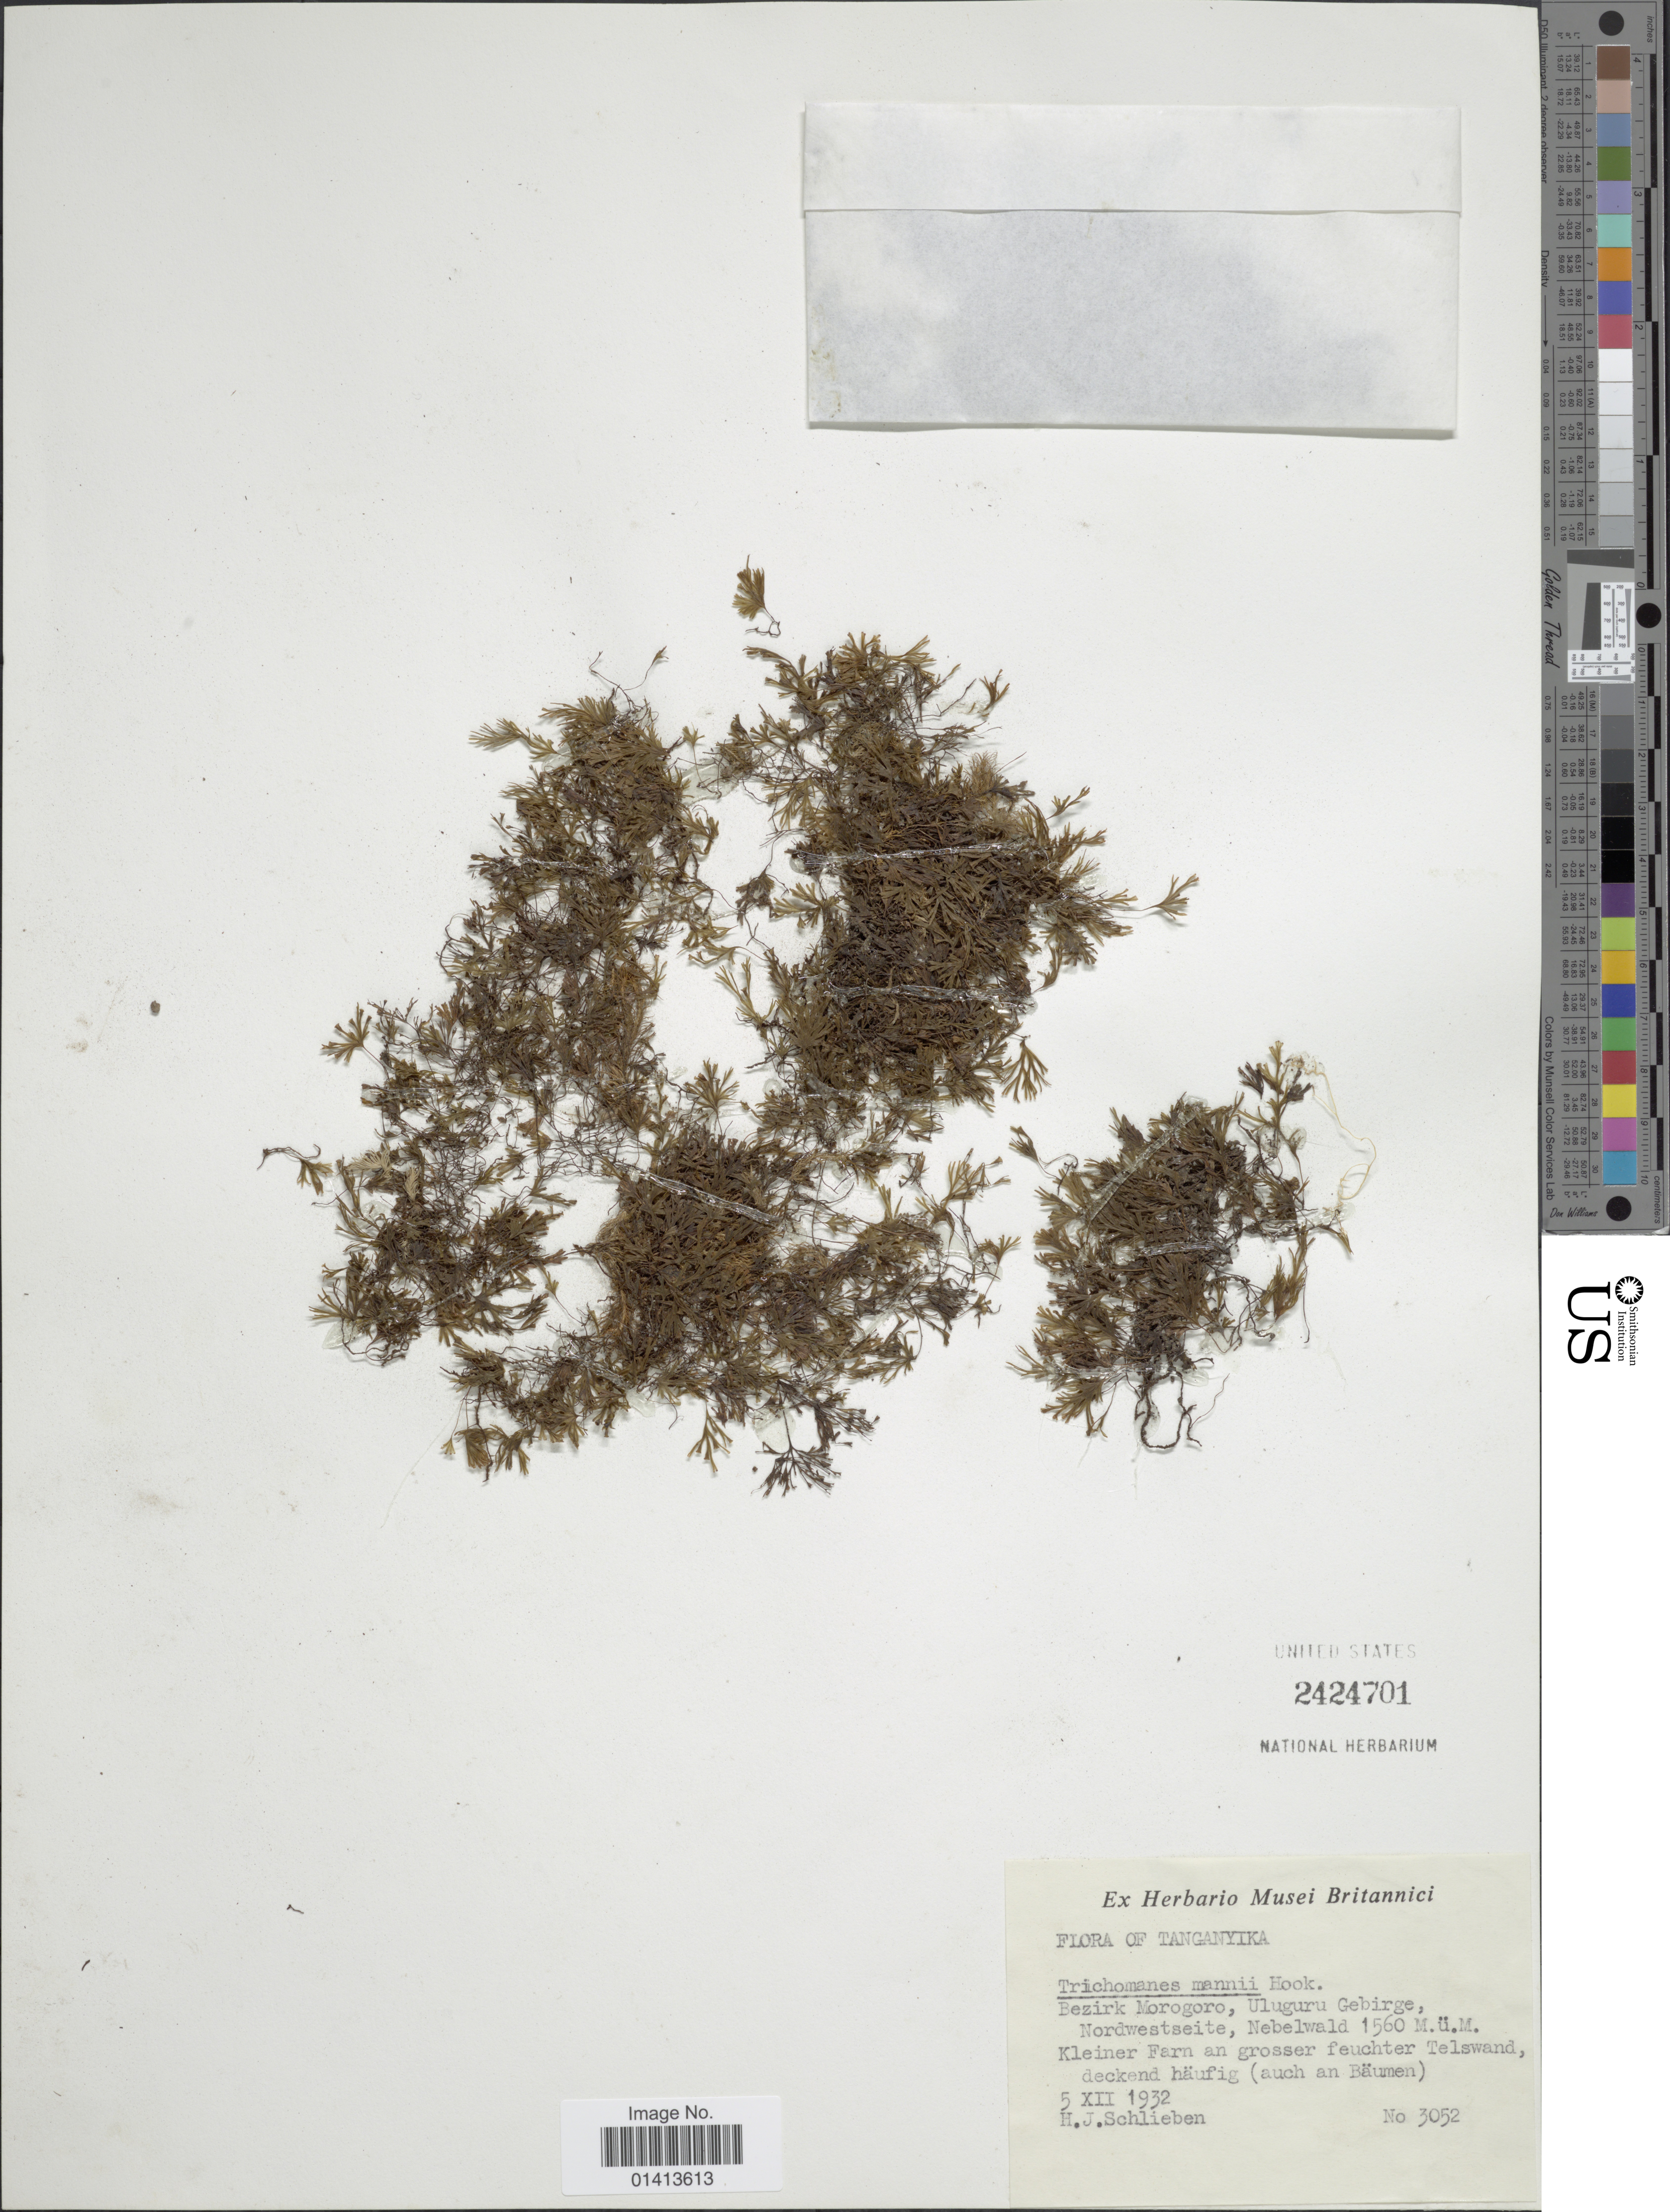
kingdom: Plantae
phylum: Tracheophyta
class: Polypodiopsida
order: Hymenophyllales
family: Hymenophyllaceae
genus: Crepidomanes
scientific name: Crepidomanes mannii (Copel. ex Kunkel) comb. ined., 2015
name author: (Copel. ex G. Kunkel)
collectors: H. J. Schlieben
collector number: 3052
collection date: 1932-12-05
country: Tanzania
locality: Tanganyika, Bezirk Morogoro, Uluguru Gebirge Nordwestseite, nebelwald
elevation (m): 1560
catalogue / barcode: US 2424701